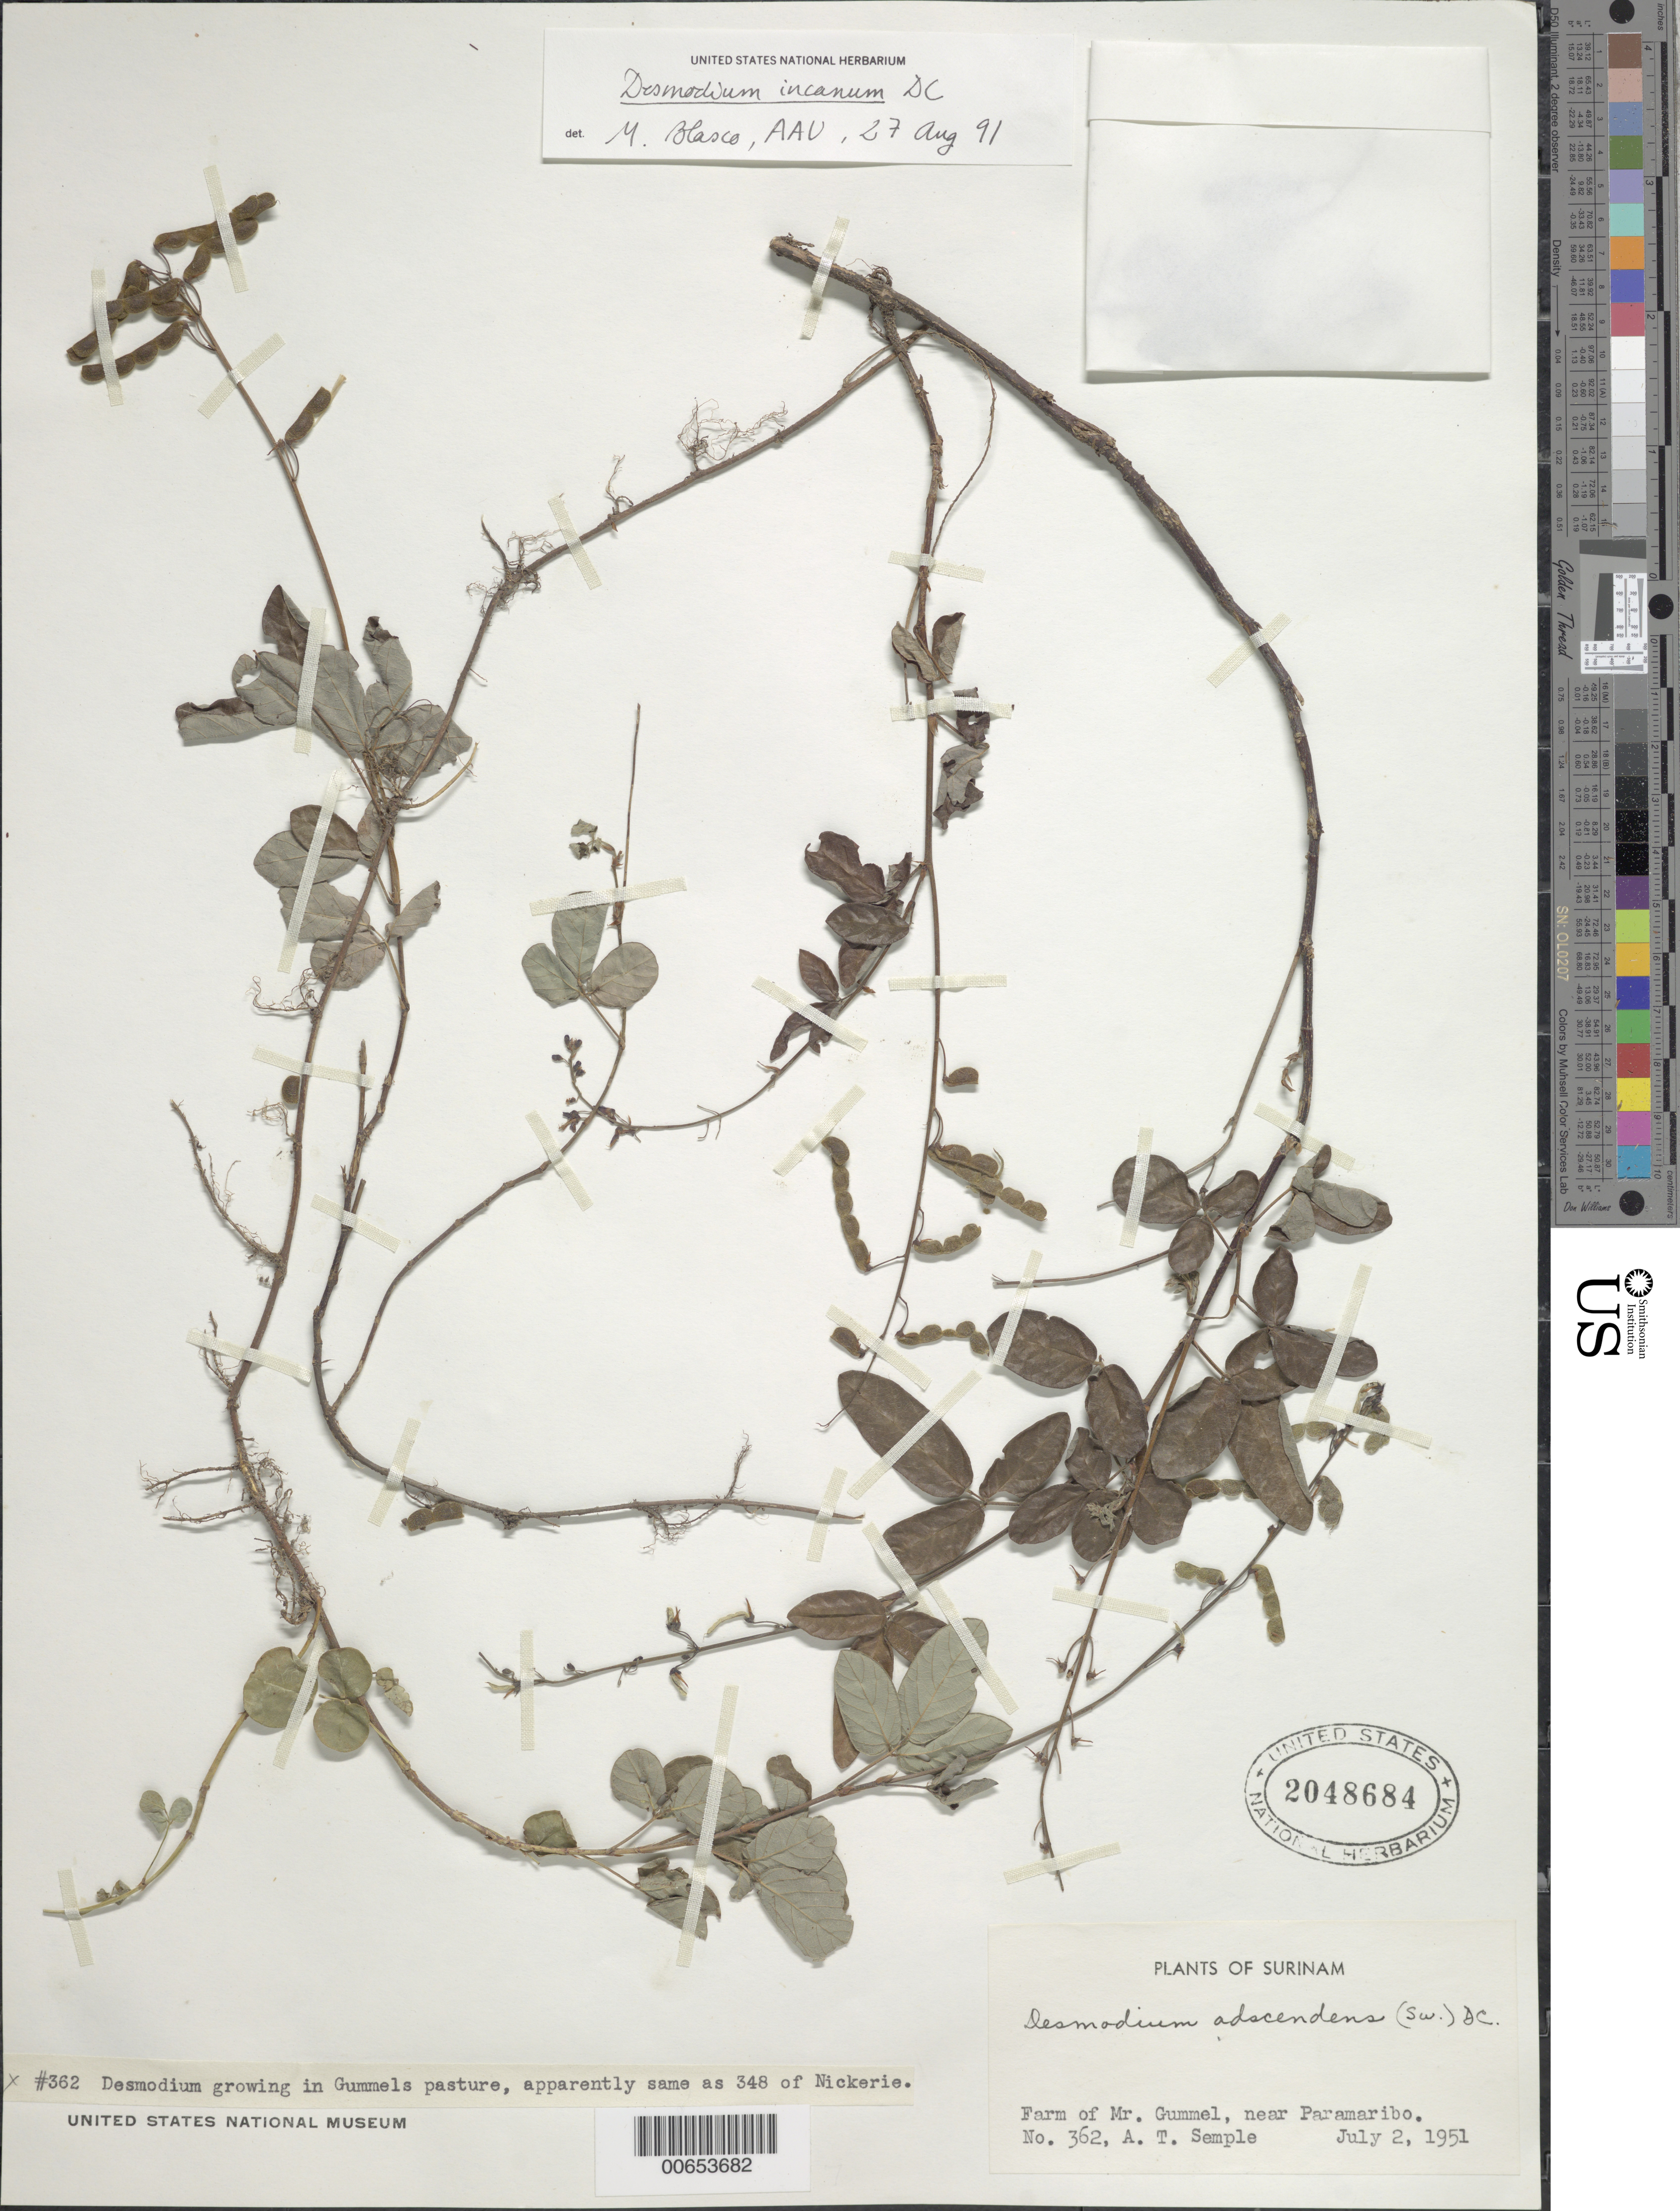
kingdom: Plantae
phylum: Tracheophyta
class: Magnoliopsida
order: Fabales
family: Fabaceae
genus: Desmodium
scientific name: Desmodium incanum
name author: (Sw.) DC.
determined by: Blasco, M.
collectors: A. Semple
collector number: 362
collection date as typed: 2-Jul-51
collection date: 1951-07-02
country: Suriname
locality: Paramaribo, Gummel farm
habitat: Pasture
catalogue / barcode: US 2048684